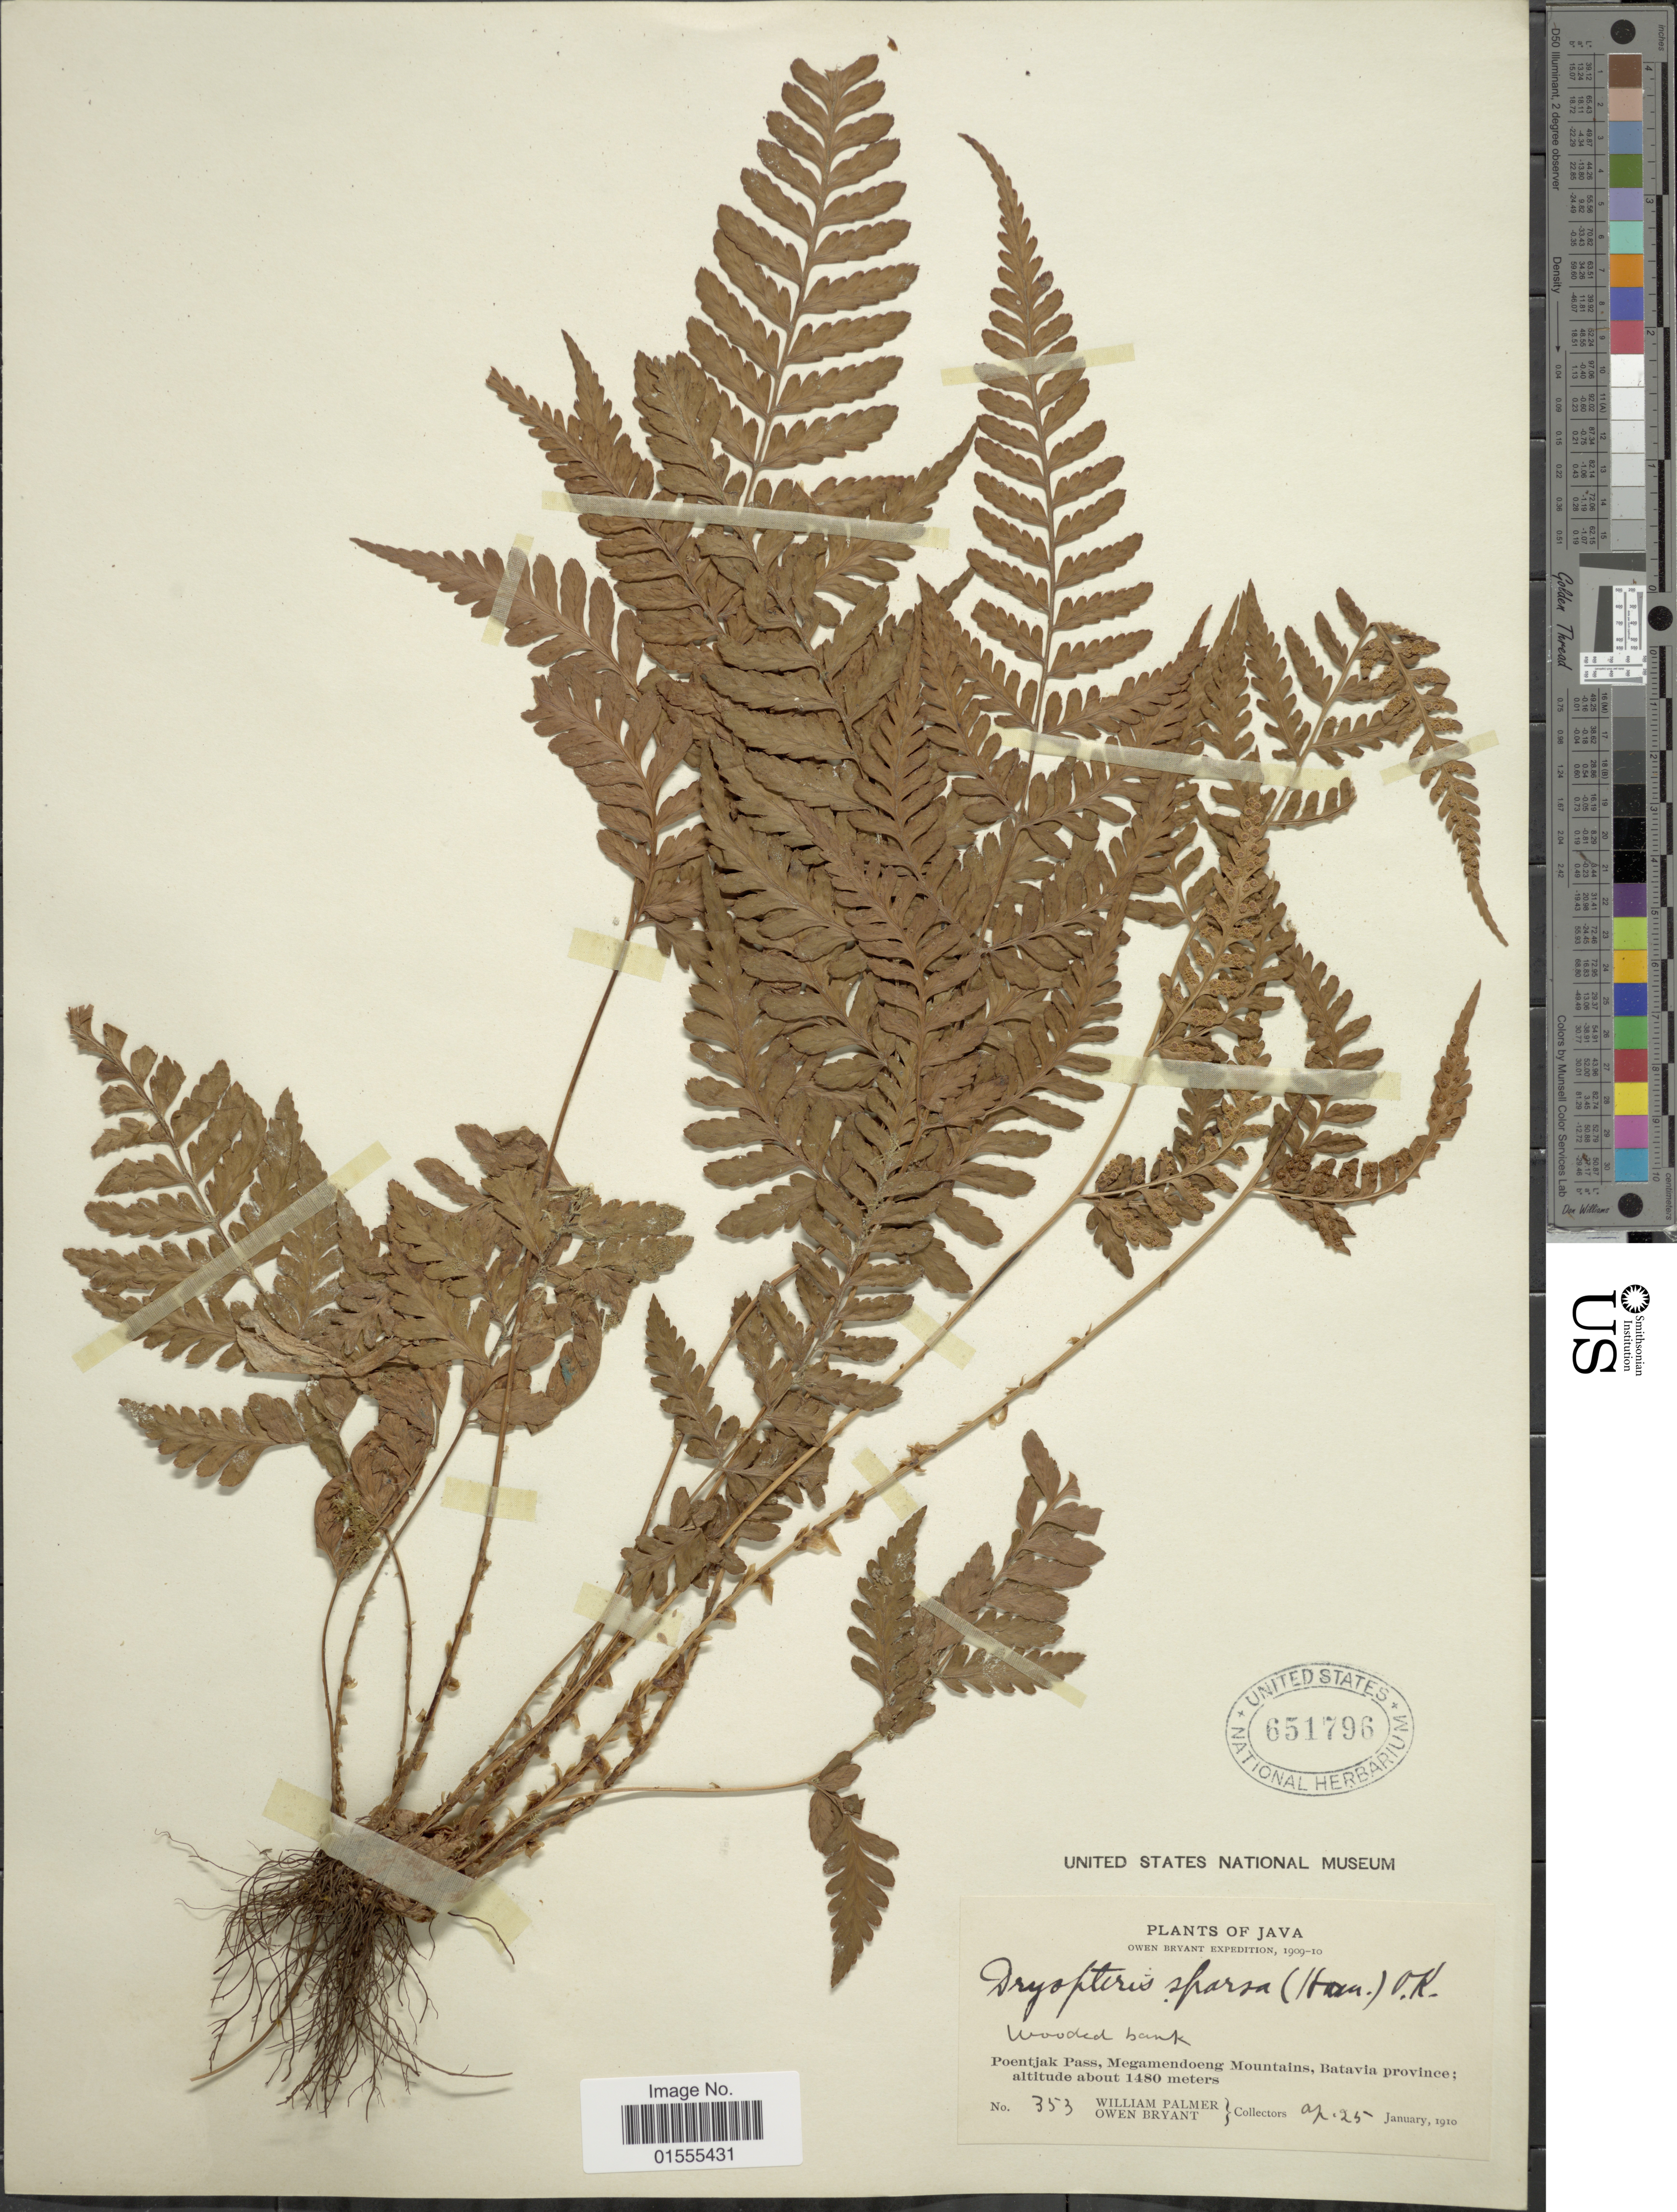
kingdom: Plantae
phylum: Tracheophyta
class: Polypodiopsida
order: Polypodiales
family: Dryopteridaceae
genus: Dryopteris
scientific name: Dryopteris sparsa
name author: (D. Don) Kuntze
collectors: W. Palmer & O. Bryant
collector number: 353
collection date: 1910-04-25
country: Indonesia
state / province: Java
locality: Poentjak Pass, Megamendoeng Mountains, Batavia province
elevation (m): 1480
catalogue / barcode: US 651796